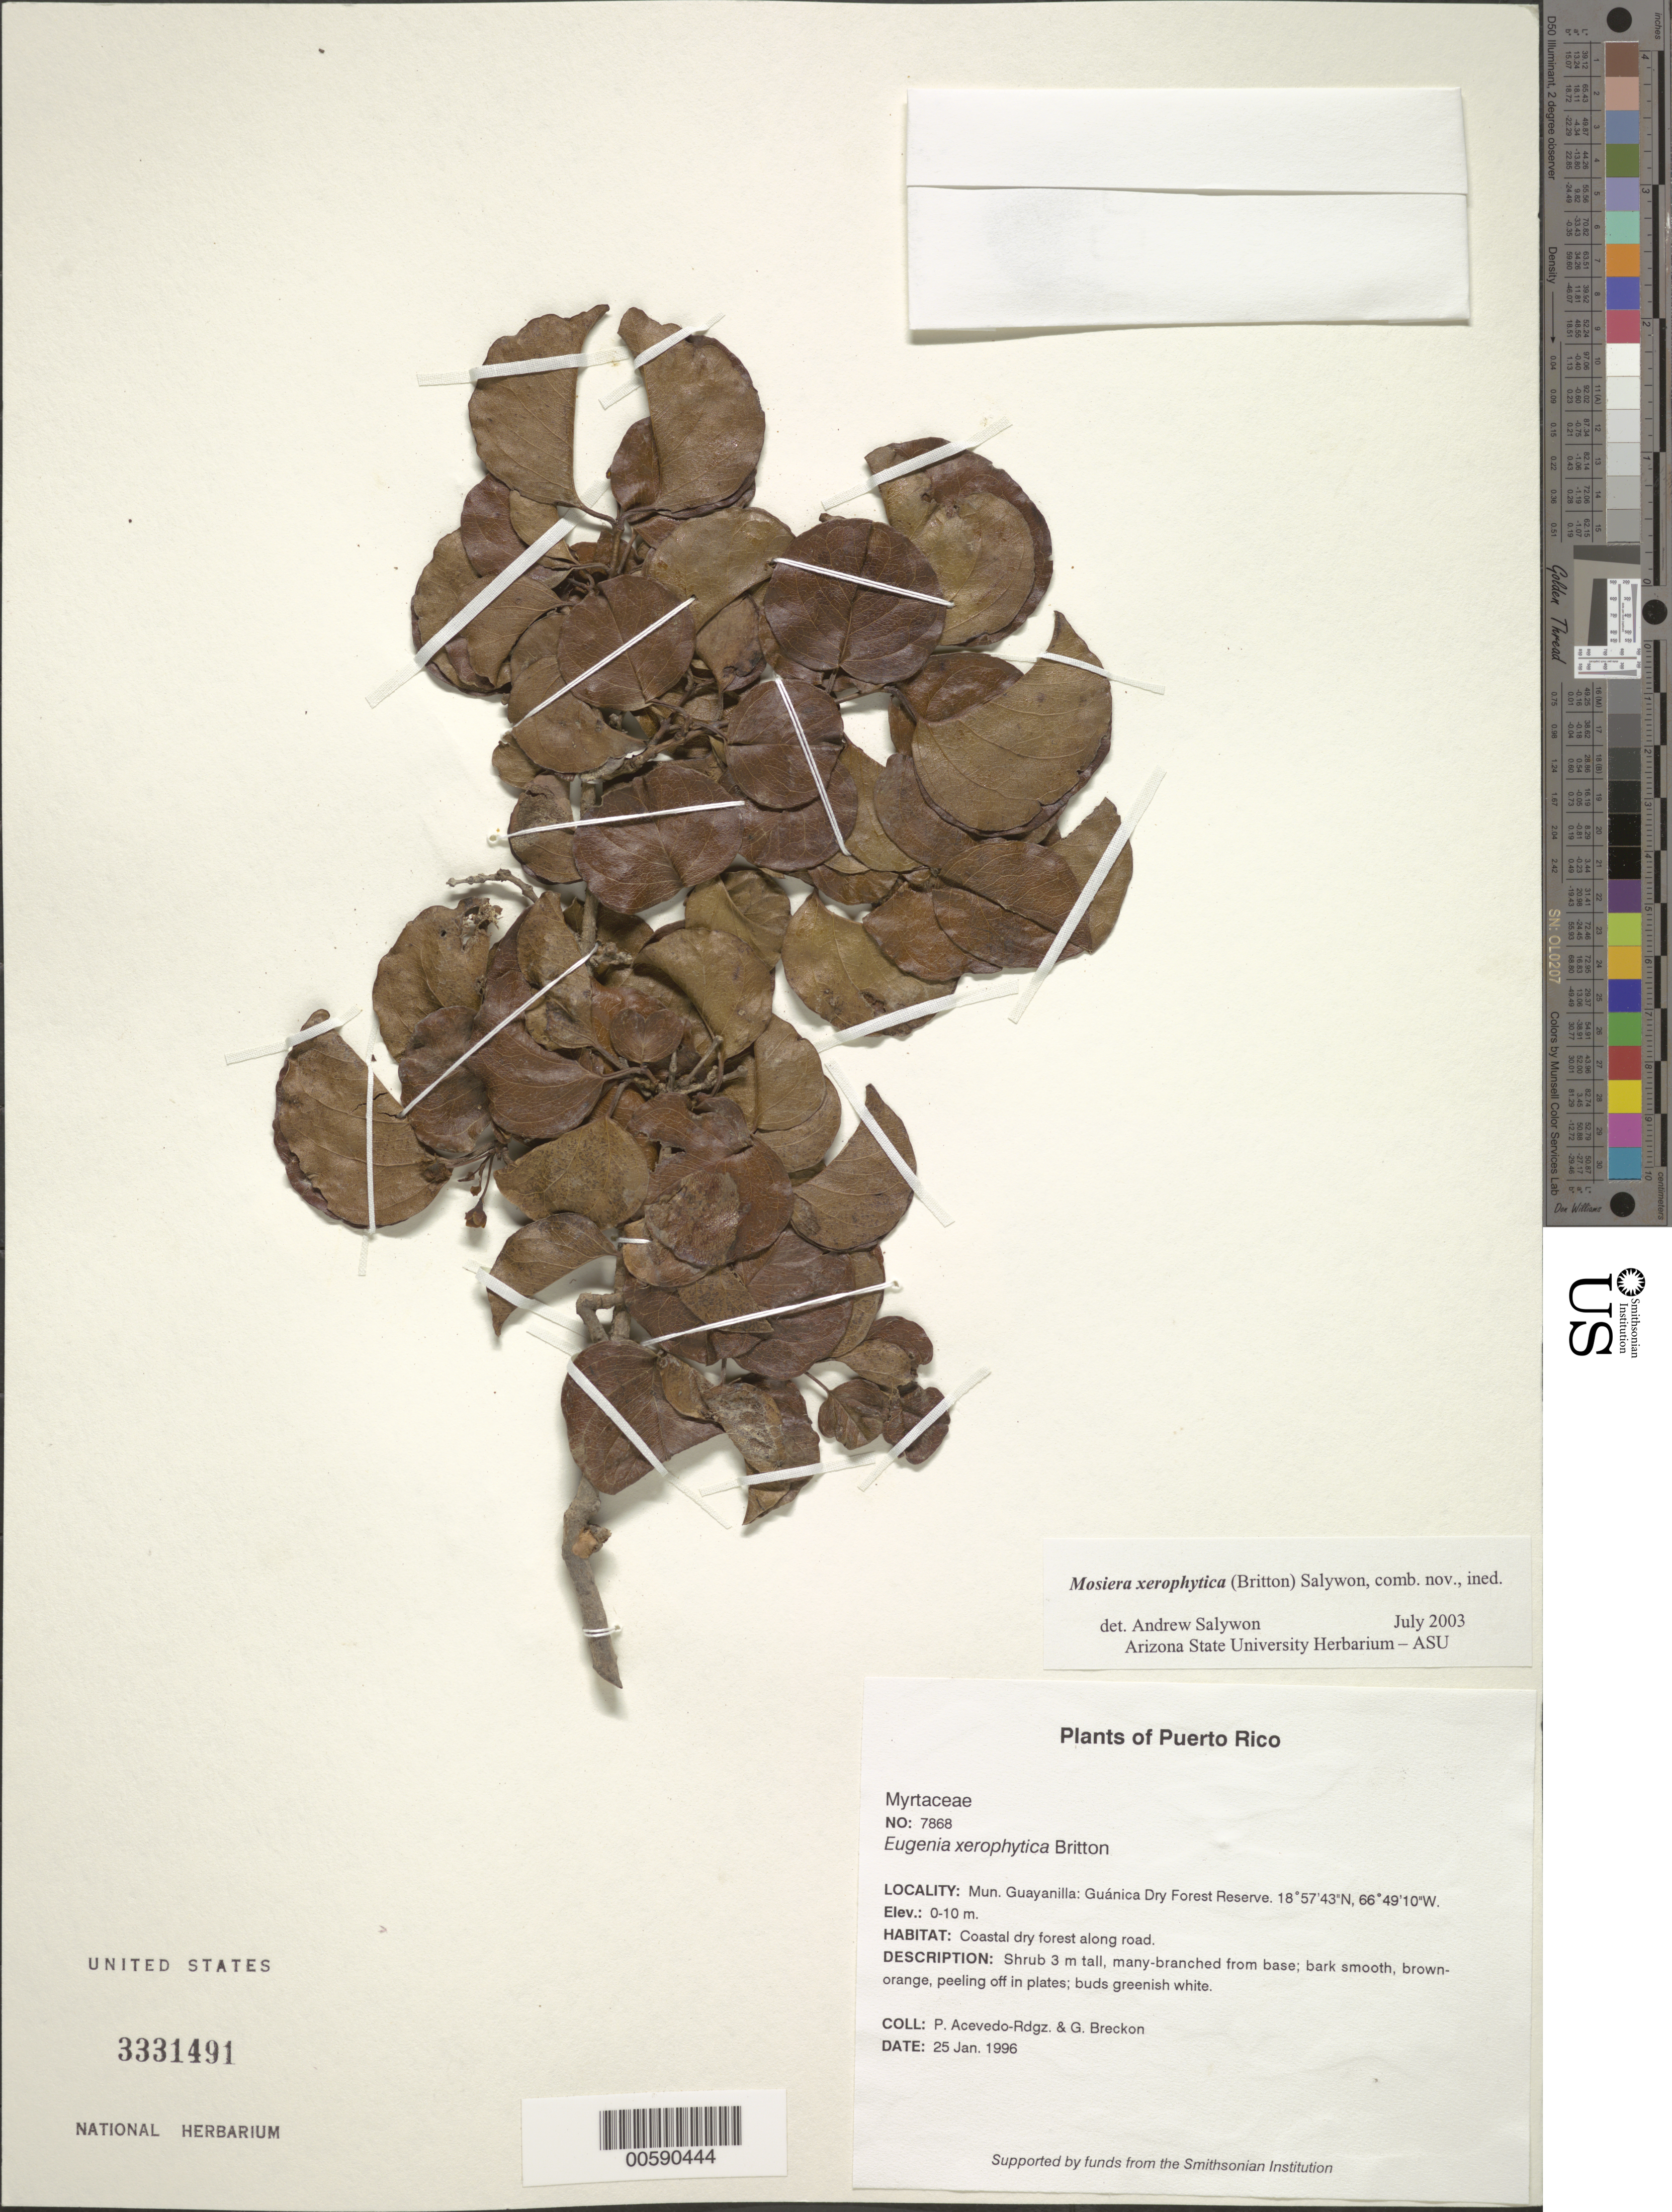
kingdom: Plantae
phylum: Tracheophyta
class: Magnoliopsida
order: Myrtales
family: Myrtaceae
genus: Mosiera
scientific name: Mosiera xerophytica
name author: (Britton) Salywon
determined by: Salywon, A. M., (ASU)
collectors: P. Acevedo-Rodr. & G. J. Breckon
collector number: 7868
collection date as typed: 25 Jan 1996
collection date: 1996-01-25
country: Puerto Rico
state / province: Guánica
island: Puerto Rico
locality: Guánica; Guánica Forest Reserve.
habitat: Coastal dry forest along road.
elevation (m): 0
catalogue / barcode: US 3331491